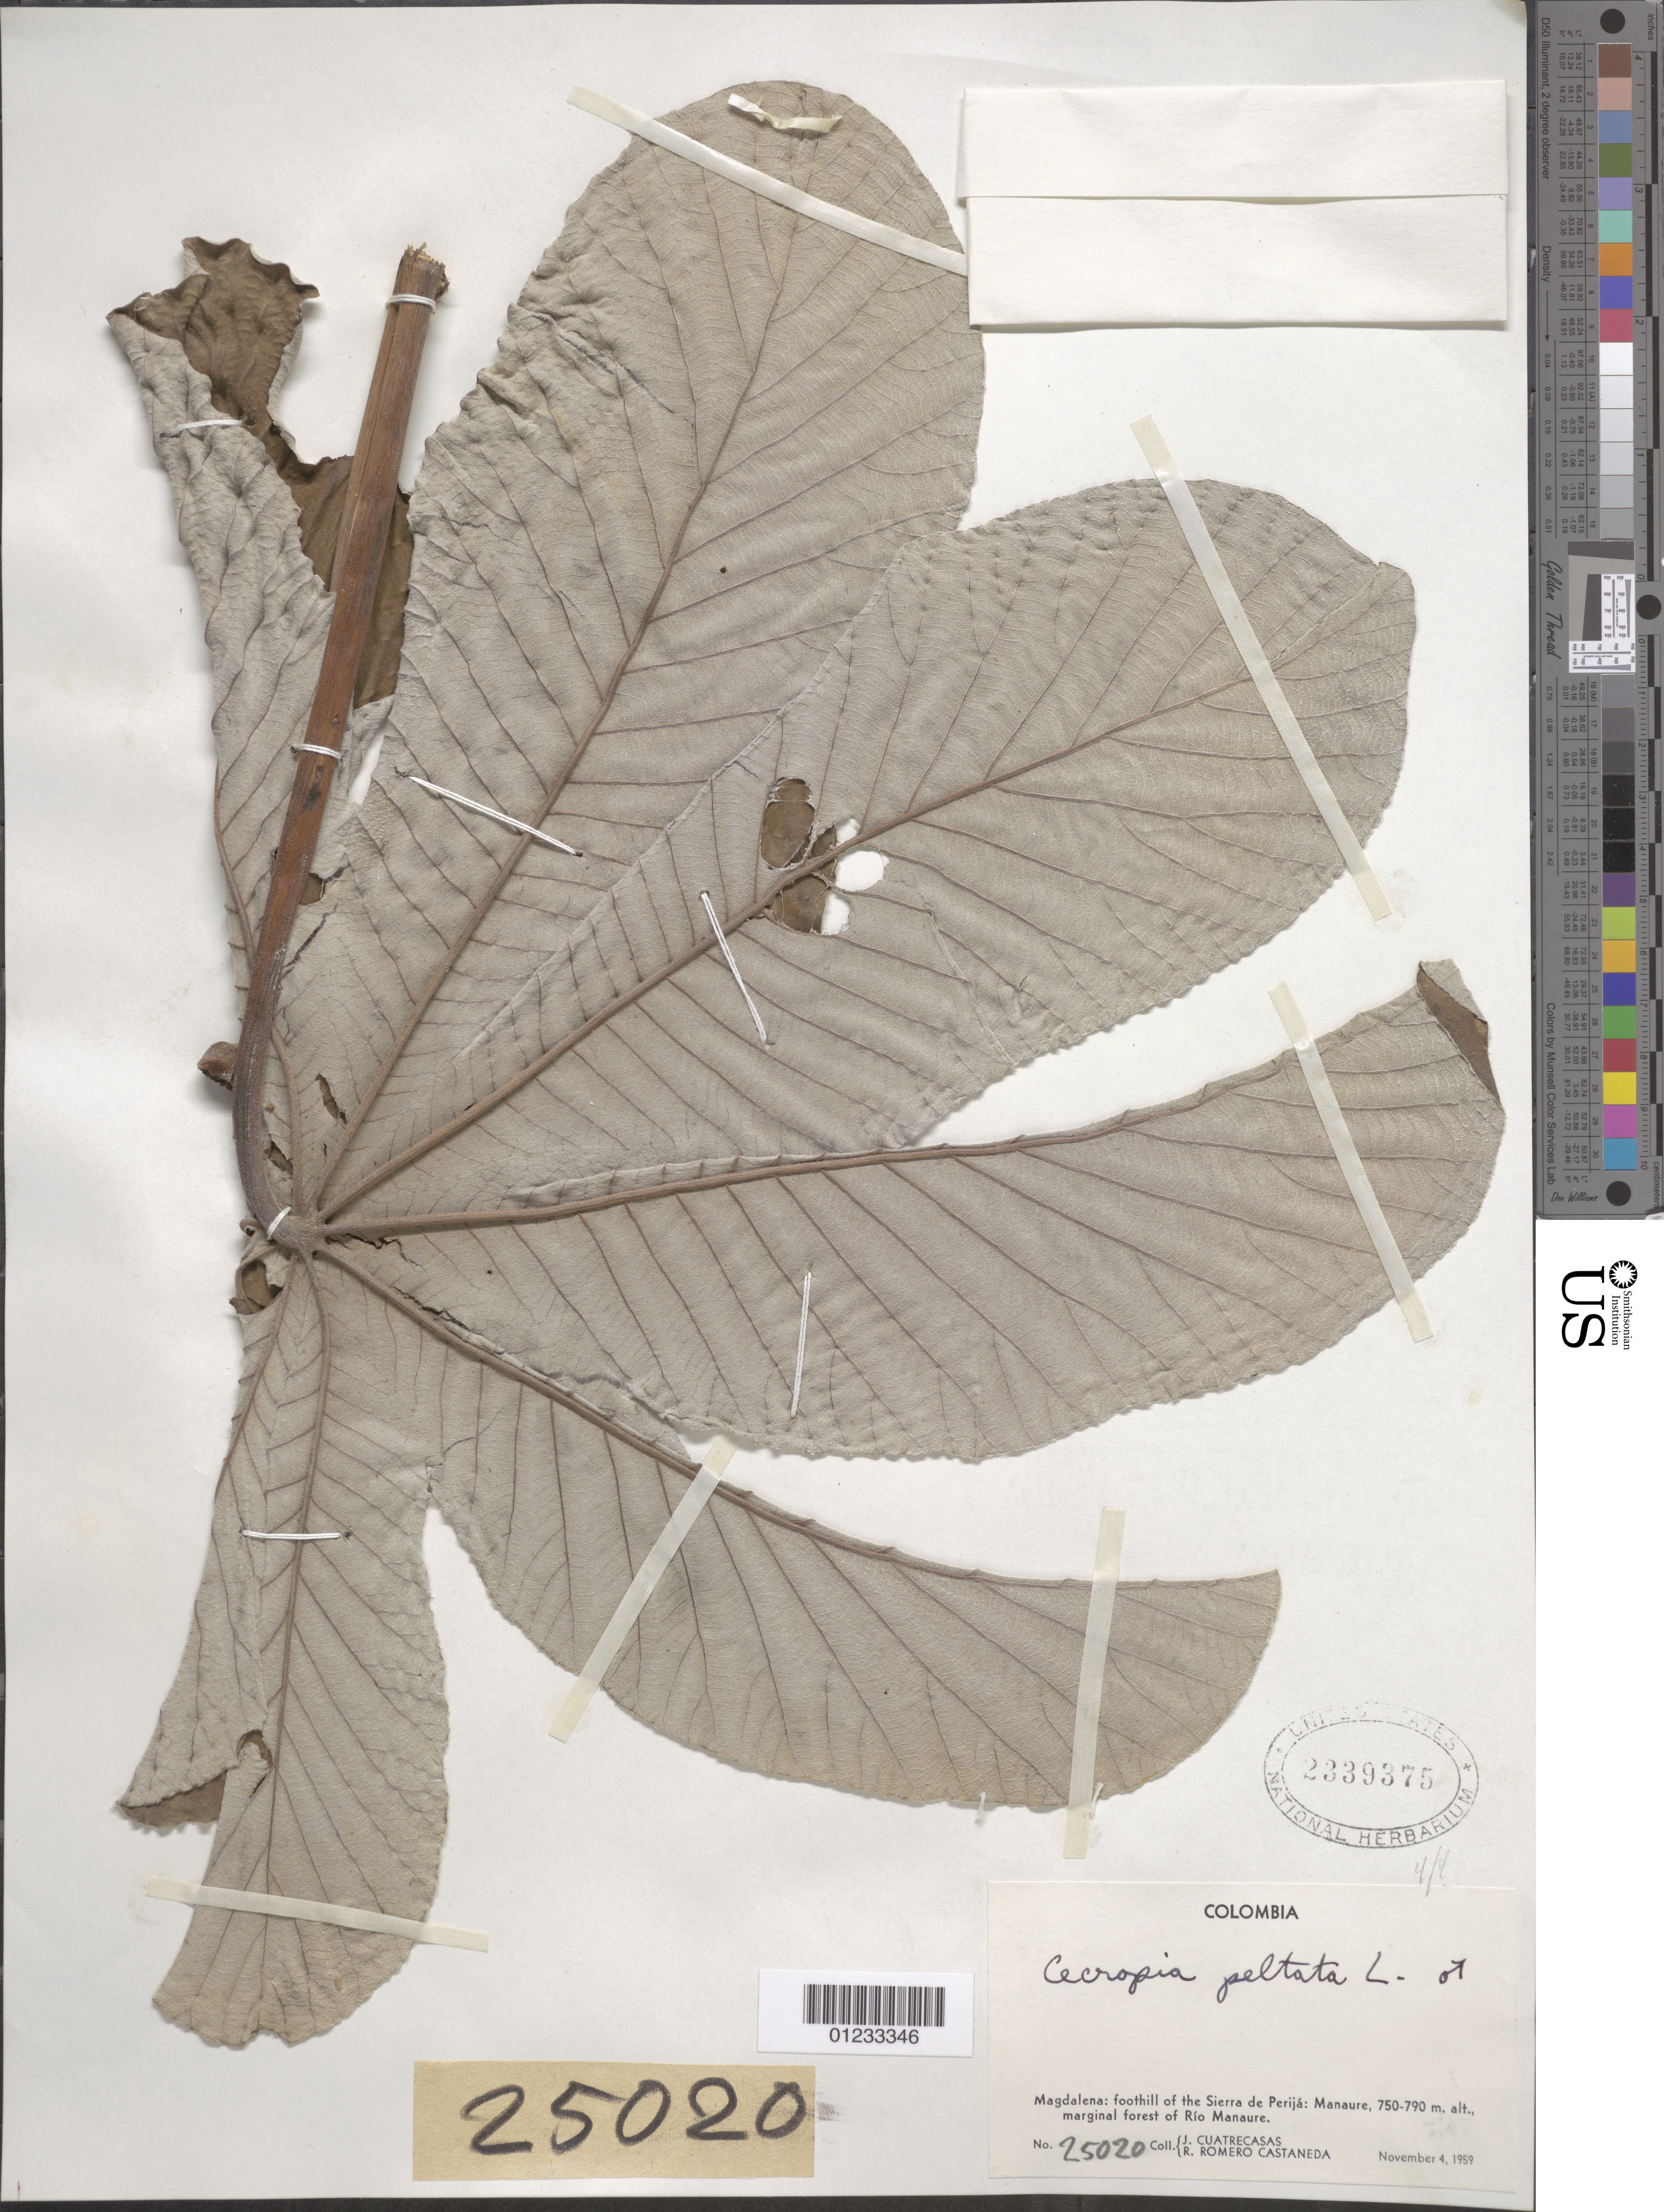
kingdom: Plantae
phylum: Tracheophyta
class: Magnoliopsida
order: Rosales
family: Urticaceae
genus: Cecropia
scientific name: Cecropia peltata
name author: L.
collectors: J. Cuatrecasas & R. Romero Castañeda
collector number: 25020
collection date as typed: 04 Nov 1959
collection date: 1959-11-04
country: Colombia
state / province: Magdalena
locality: Foothill of the Sierra de Perija; Manaure; marginal forest of Rio mananuare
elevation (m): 750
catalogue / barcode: US 2339375